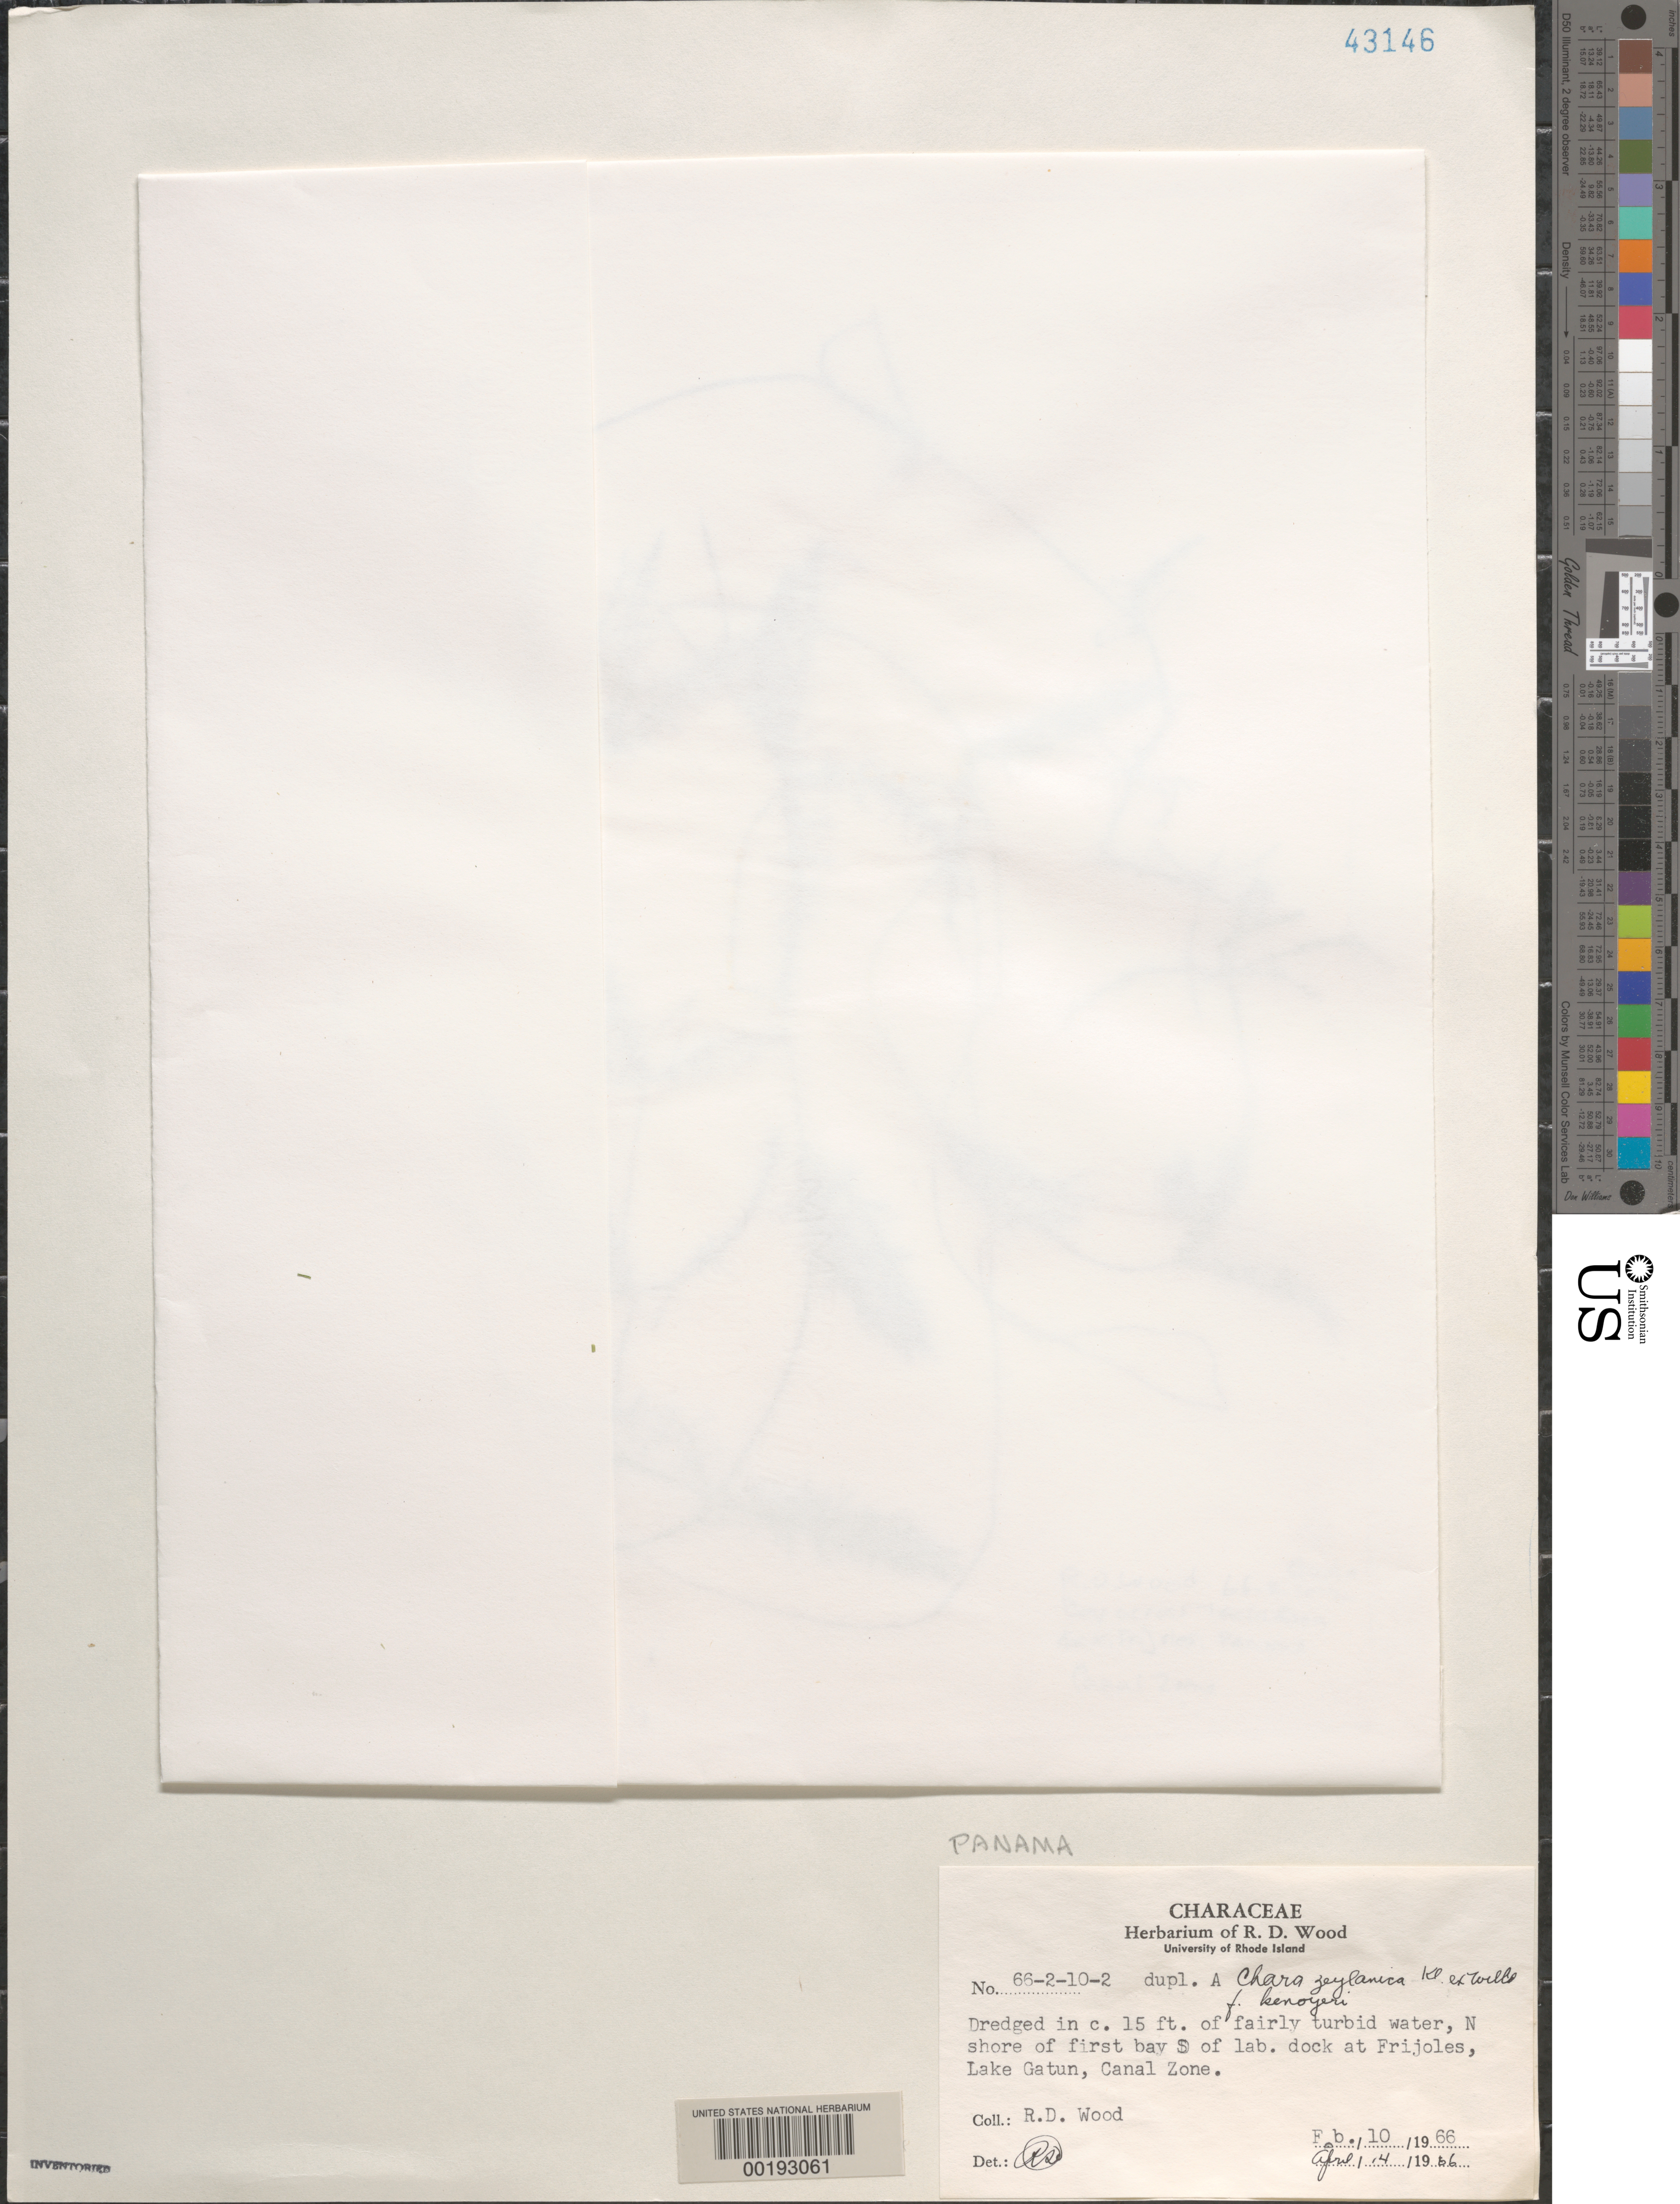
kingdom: Plantae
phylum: Charophyta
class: Charophyceae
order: Charales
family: Characeae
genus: Chara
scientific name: Chara zeylanica f. kenoyeri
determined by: Wood, R. D.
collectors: R. Wood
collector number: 66-2-10-2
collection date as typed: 10 Feb 1966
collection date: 1966-02-10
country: Panama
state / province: Colón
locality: Frijoles, Lake Gatun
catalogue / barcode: US 43146